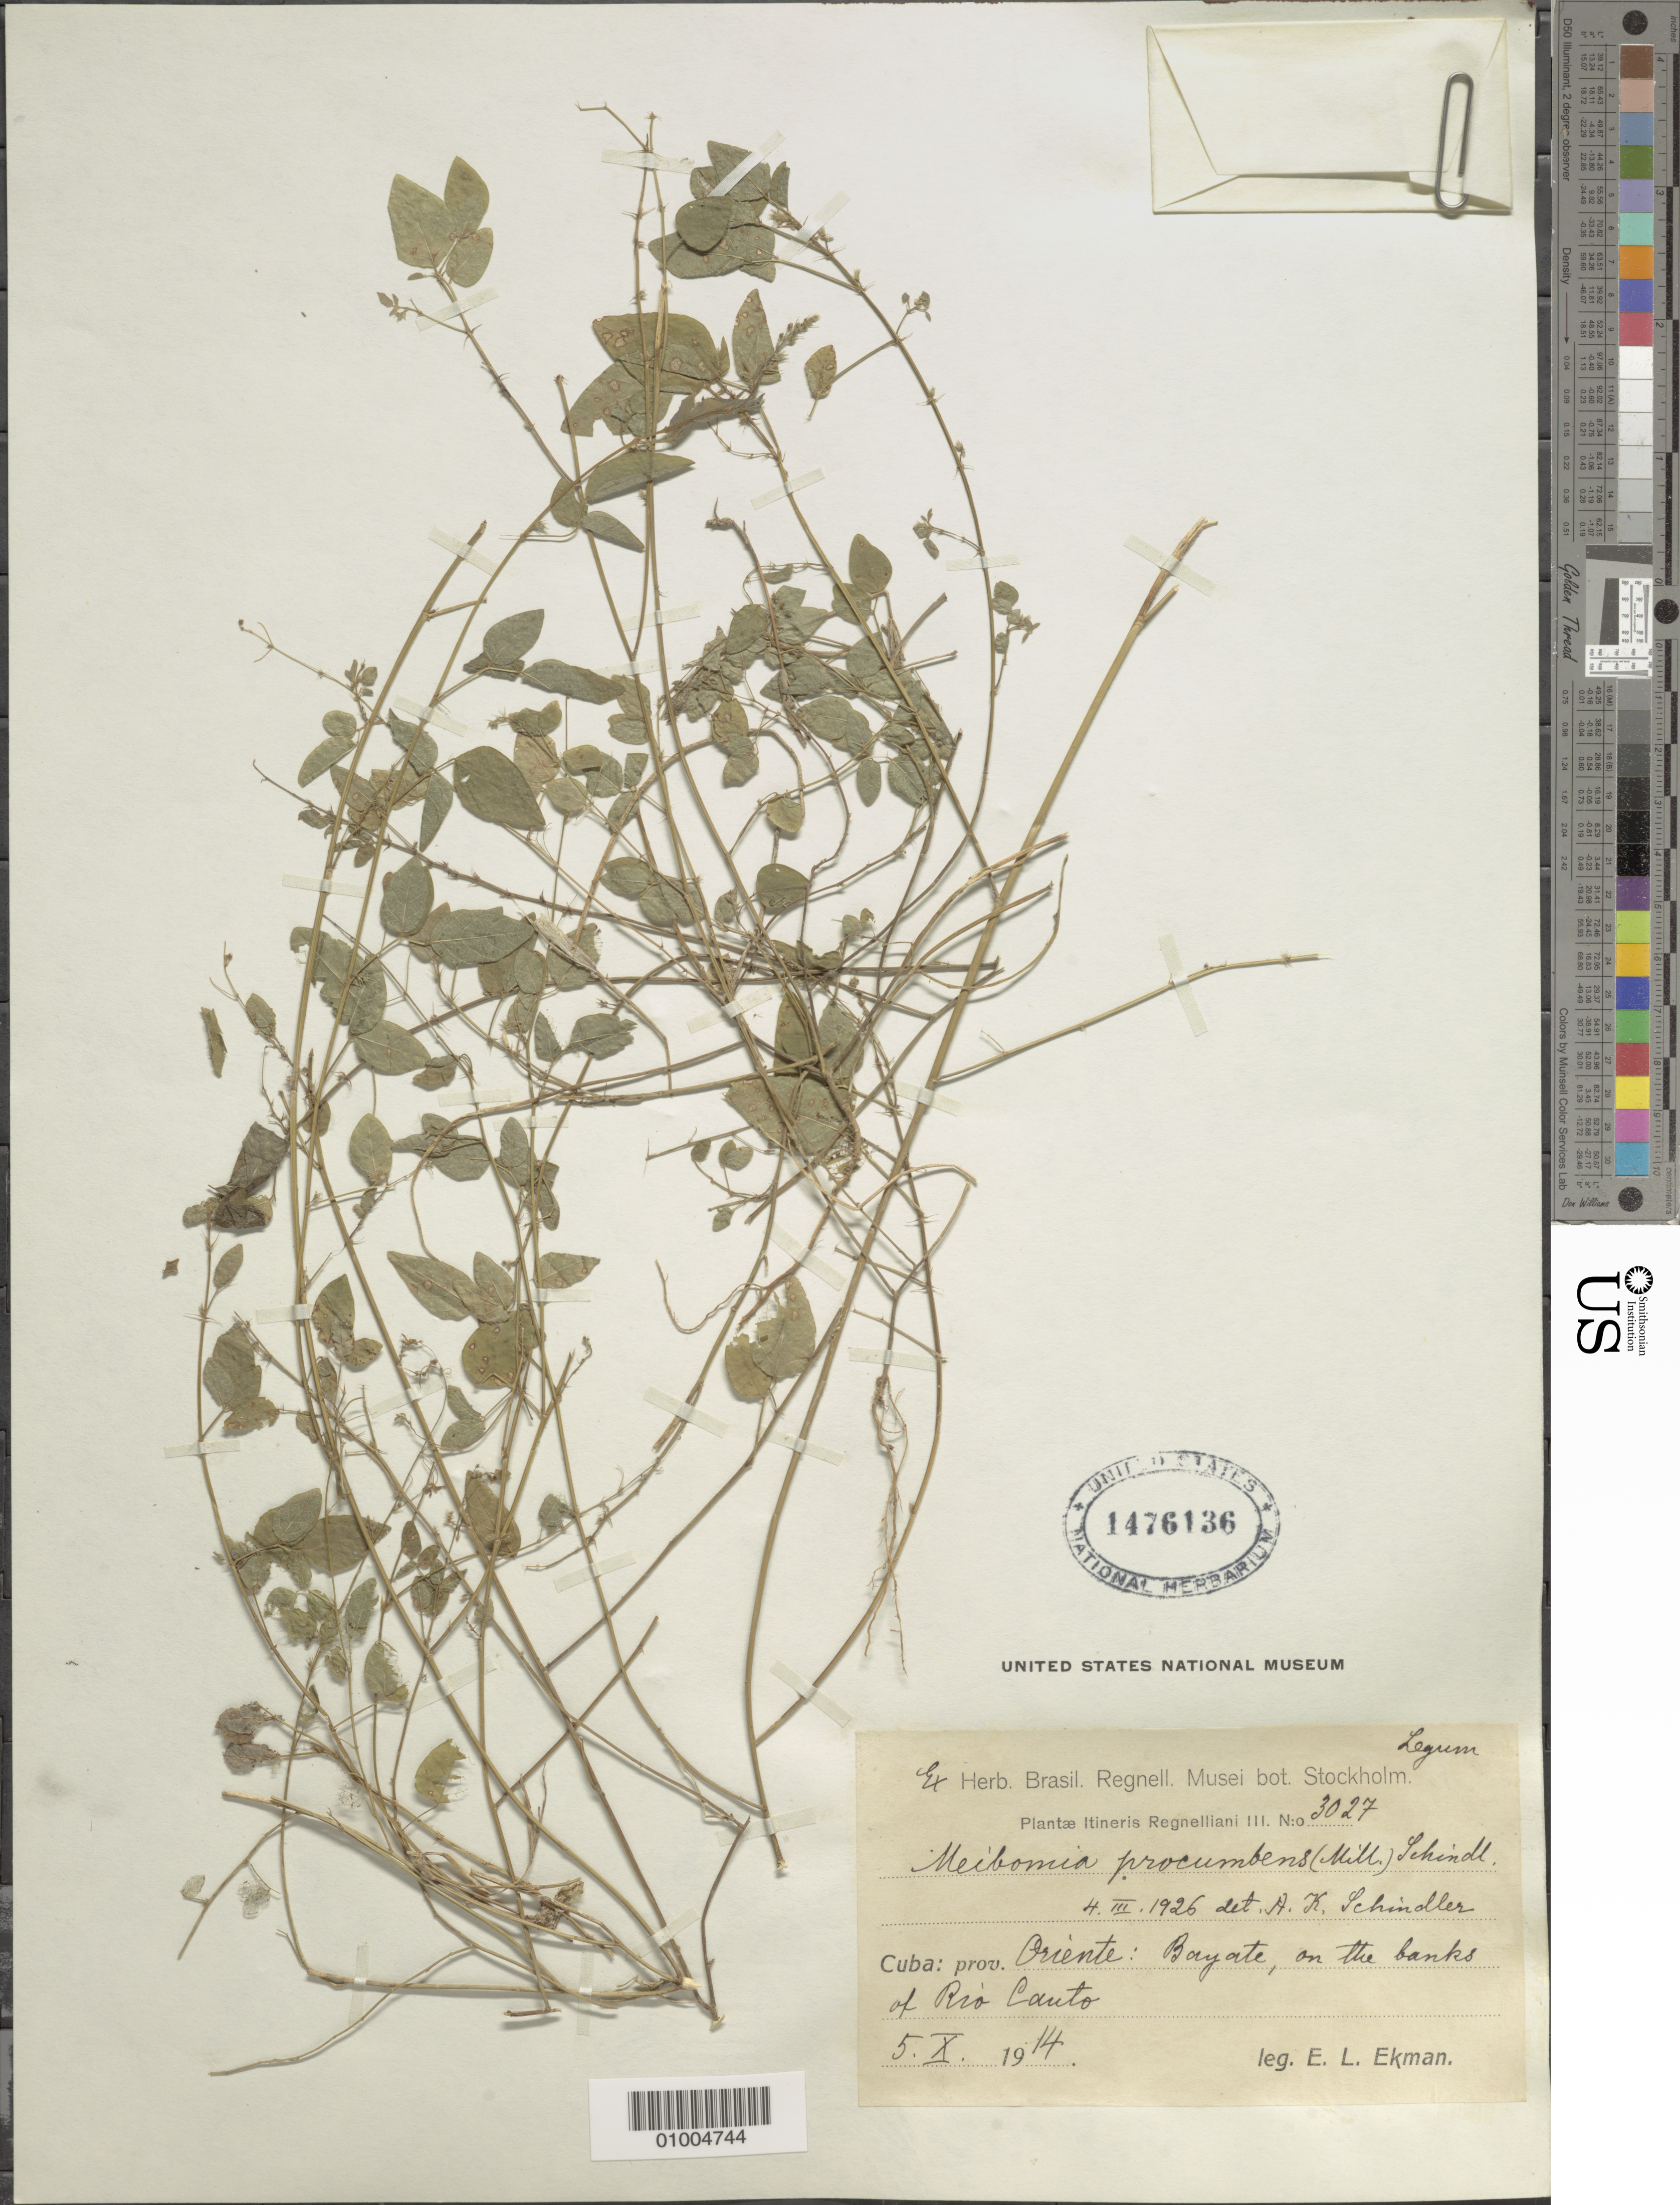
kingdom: Plantae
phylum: Tracheophyta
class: Magnoliopsida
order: Fabales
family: Fabaceae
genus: Desmodium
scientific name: Desmodium procumbens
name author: (Mill.) Hitchc.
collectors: E. L. Ekman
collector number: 3027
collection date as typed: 05 Oct 1914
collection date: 1914-10-05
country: Cuba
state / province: Oriente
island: Cuba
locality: Bayete, on the banks of Rio Cauto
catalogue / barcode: US 1476136